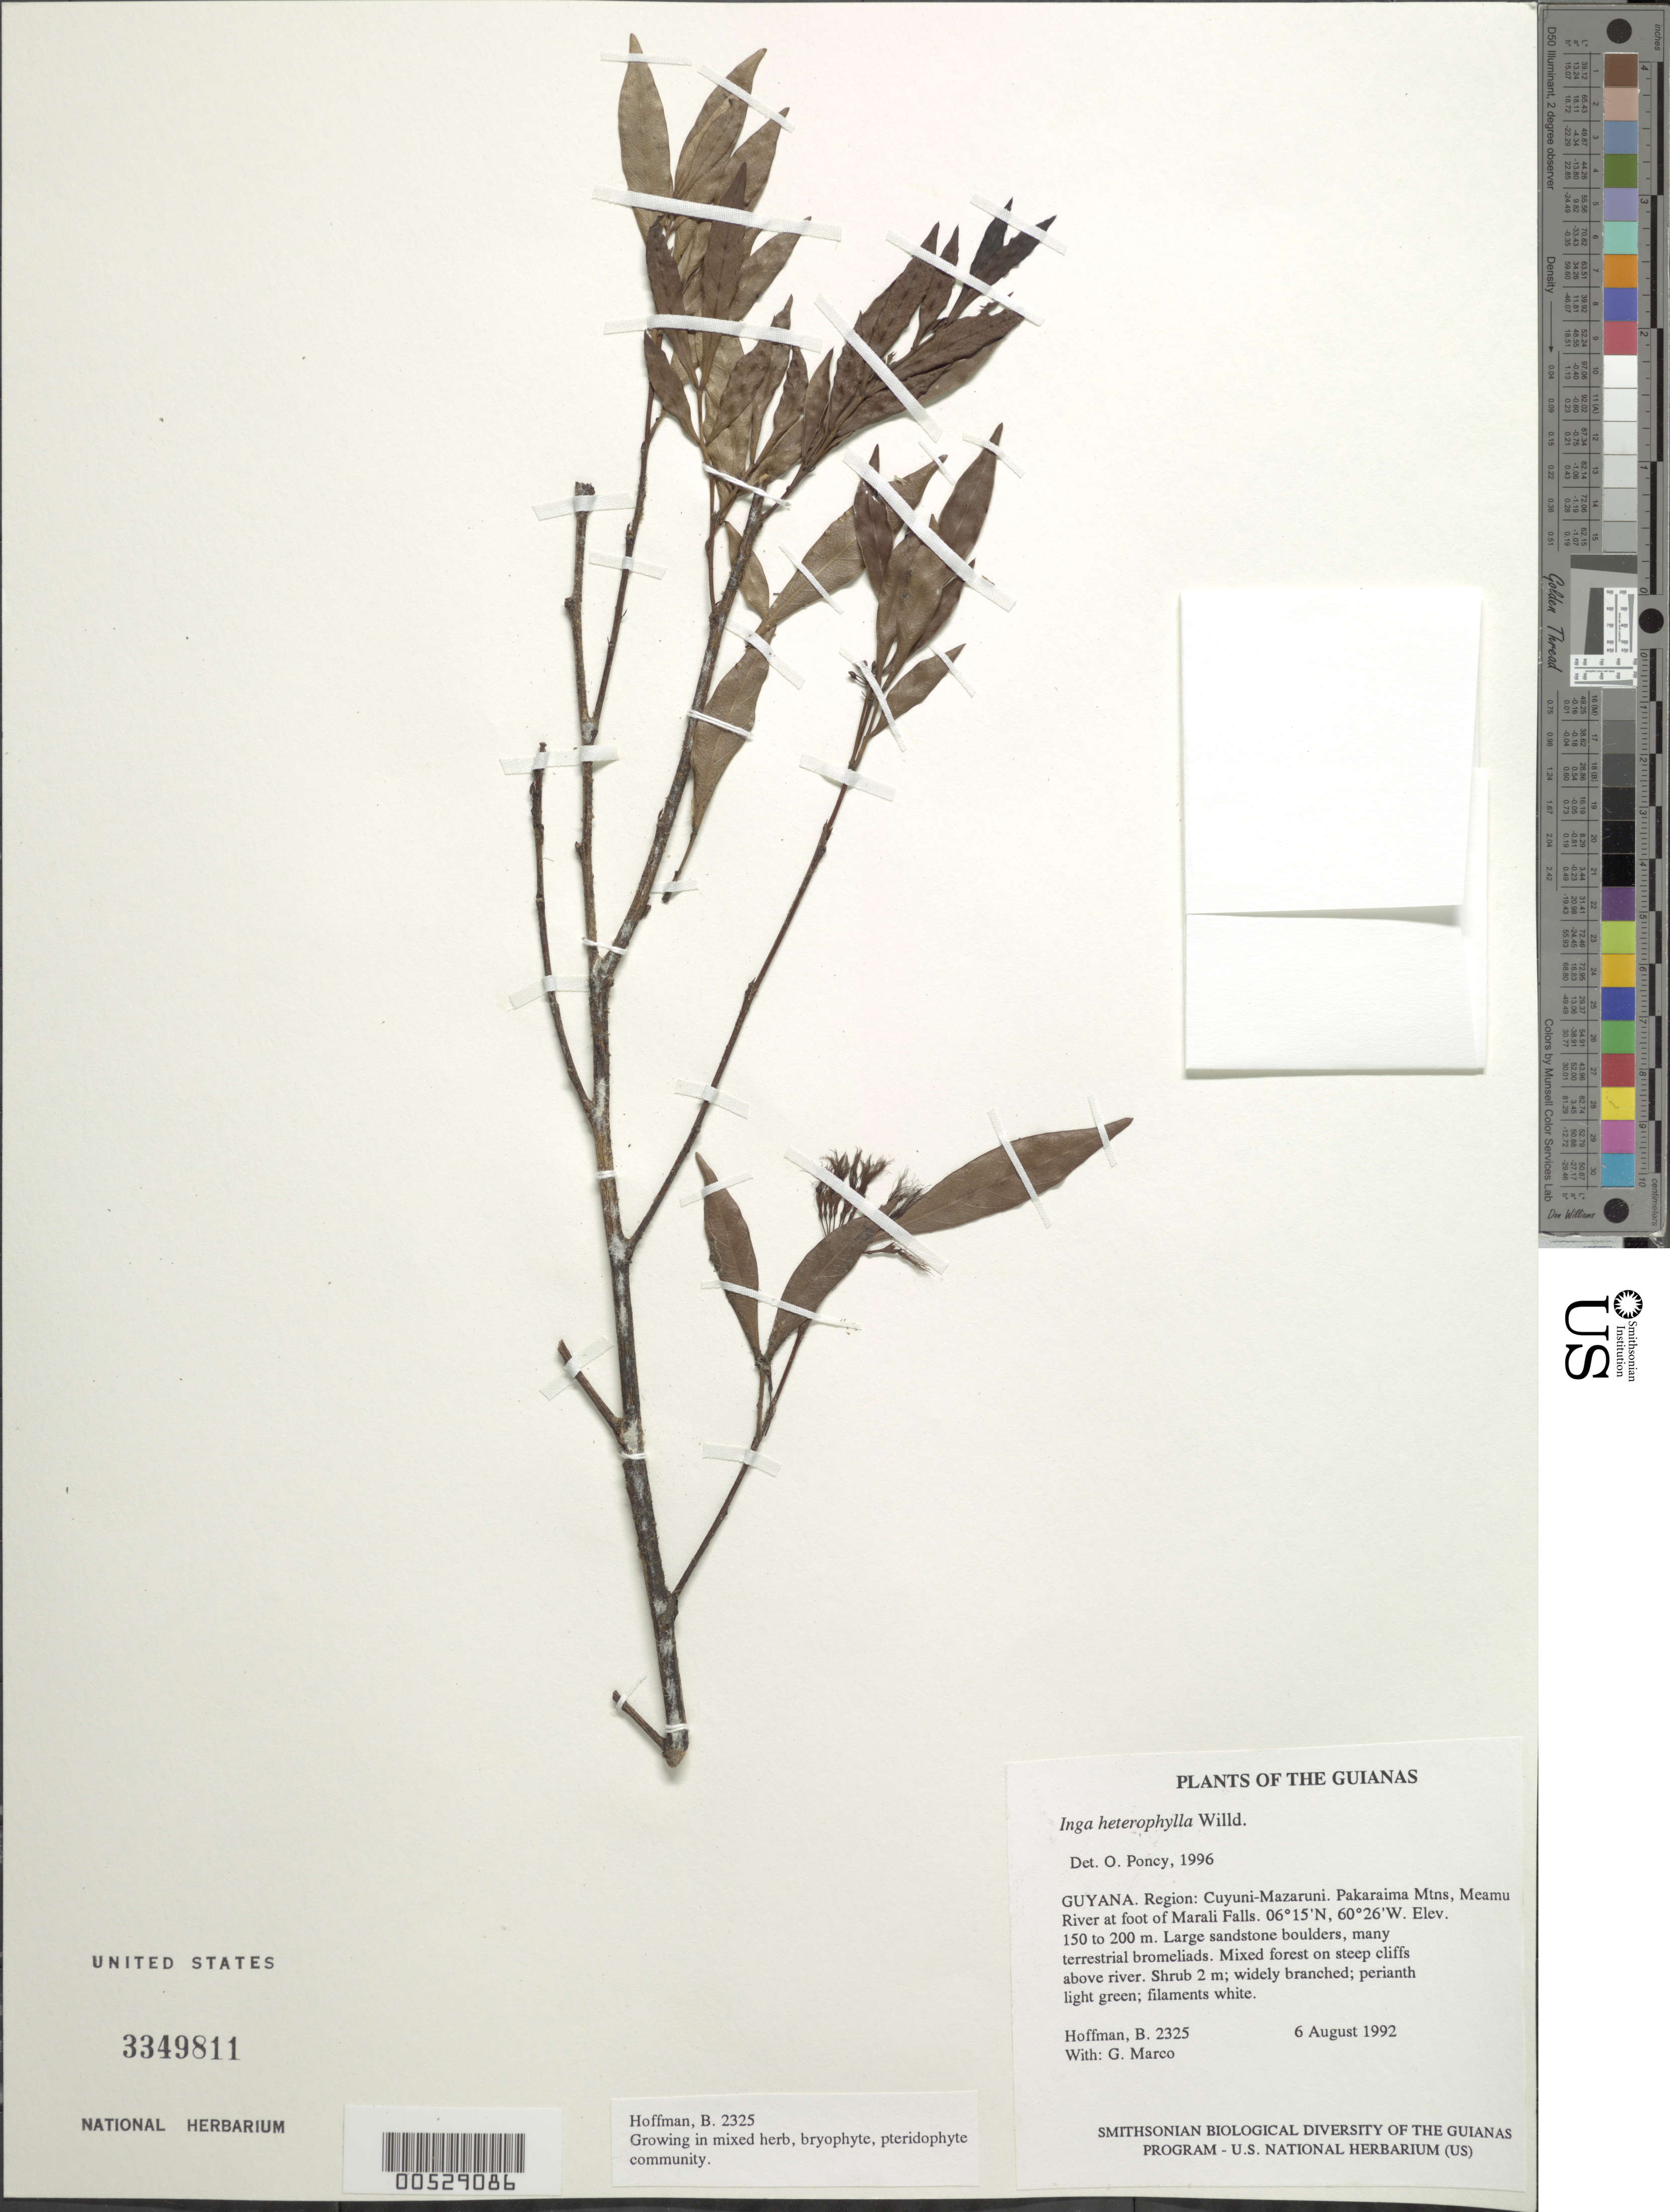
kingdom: Plantae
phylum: Tracheophyta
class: Magnoliopsida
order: Fabales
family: Fabaceae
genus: Inga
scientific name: Inga heterophylla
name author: Willd.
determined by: Poncy, O.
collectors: B. Hoffman & G. Marco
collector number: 2325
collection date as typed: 6 August 1992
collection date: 1992-08-06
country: Guyana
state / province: Cuyuni-Mazaruni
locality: Pakaraima Mountains, Meamu River at foot of Marali Falls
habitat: Large sandstone boulders, many terrestrial bromeliads. Mixed forest on steep cliffs above river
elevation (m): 150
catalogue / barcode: US 3349811